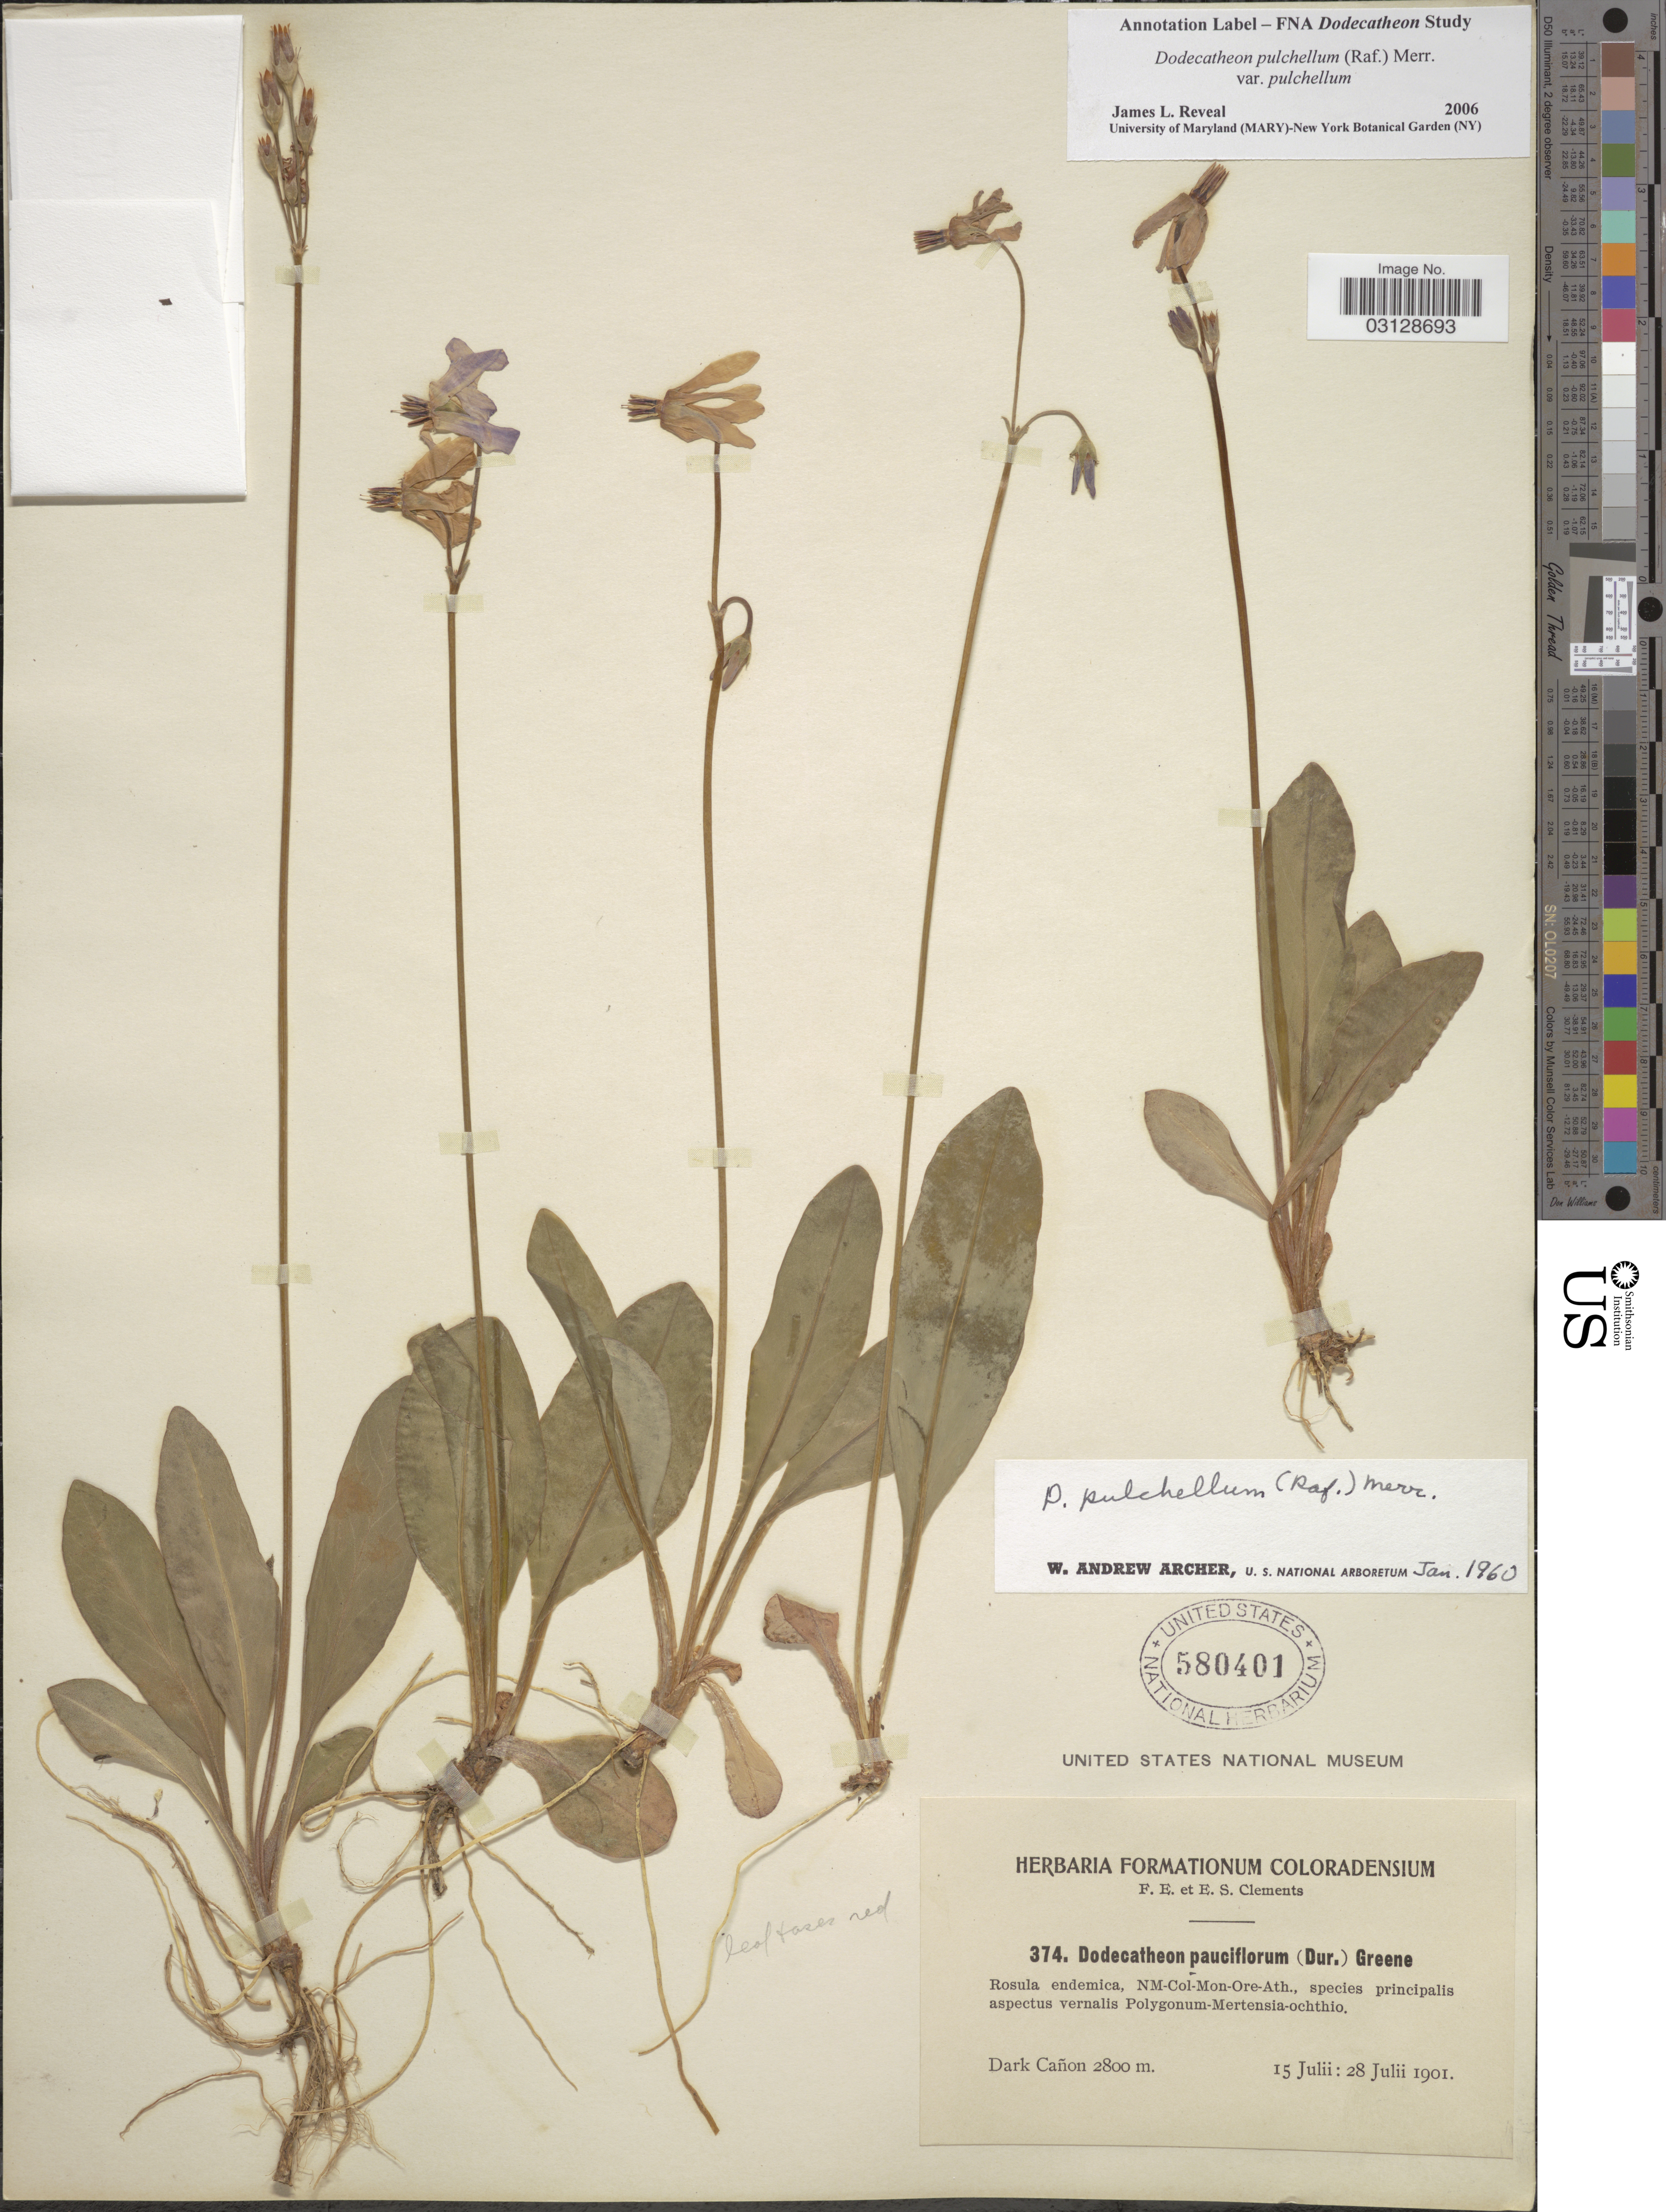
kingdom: Plantae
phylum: Tracheophyta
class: Magnoliopsida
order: Ericales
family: Primulaceae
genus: Dodecatheon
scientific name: Dodecatheon pulchellum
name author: (Raf.) Merr.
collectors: F. E. Clements & E. S. Clements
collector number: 374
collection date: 1901-07-15/1901-07-28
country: United States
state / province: Colorado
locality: Dark Cañon.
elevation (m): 2800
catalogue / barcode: US 580401